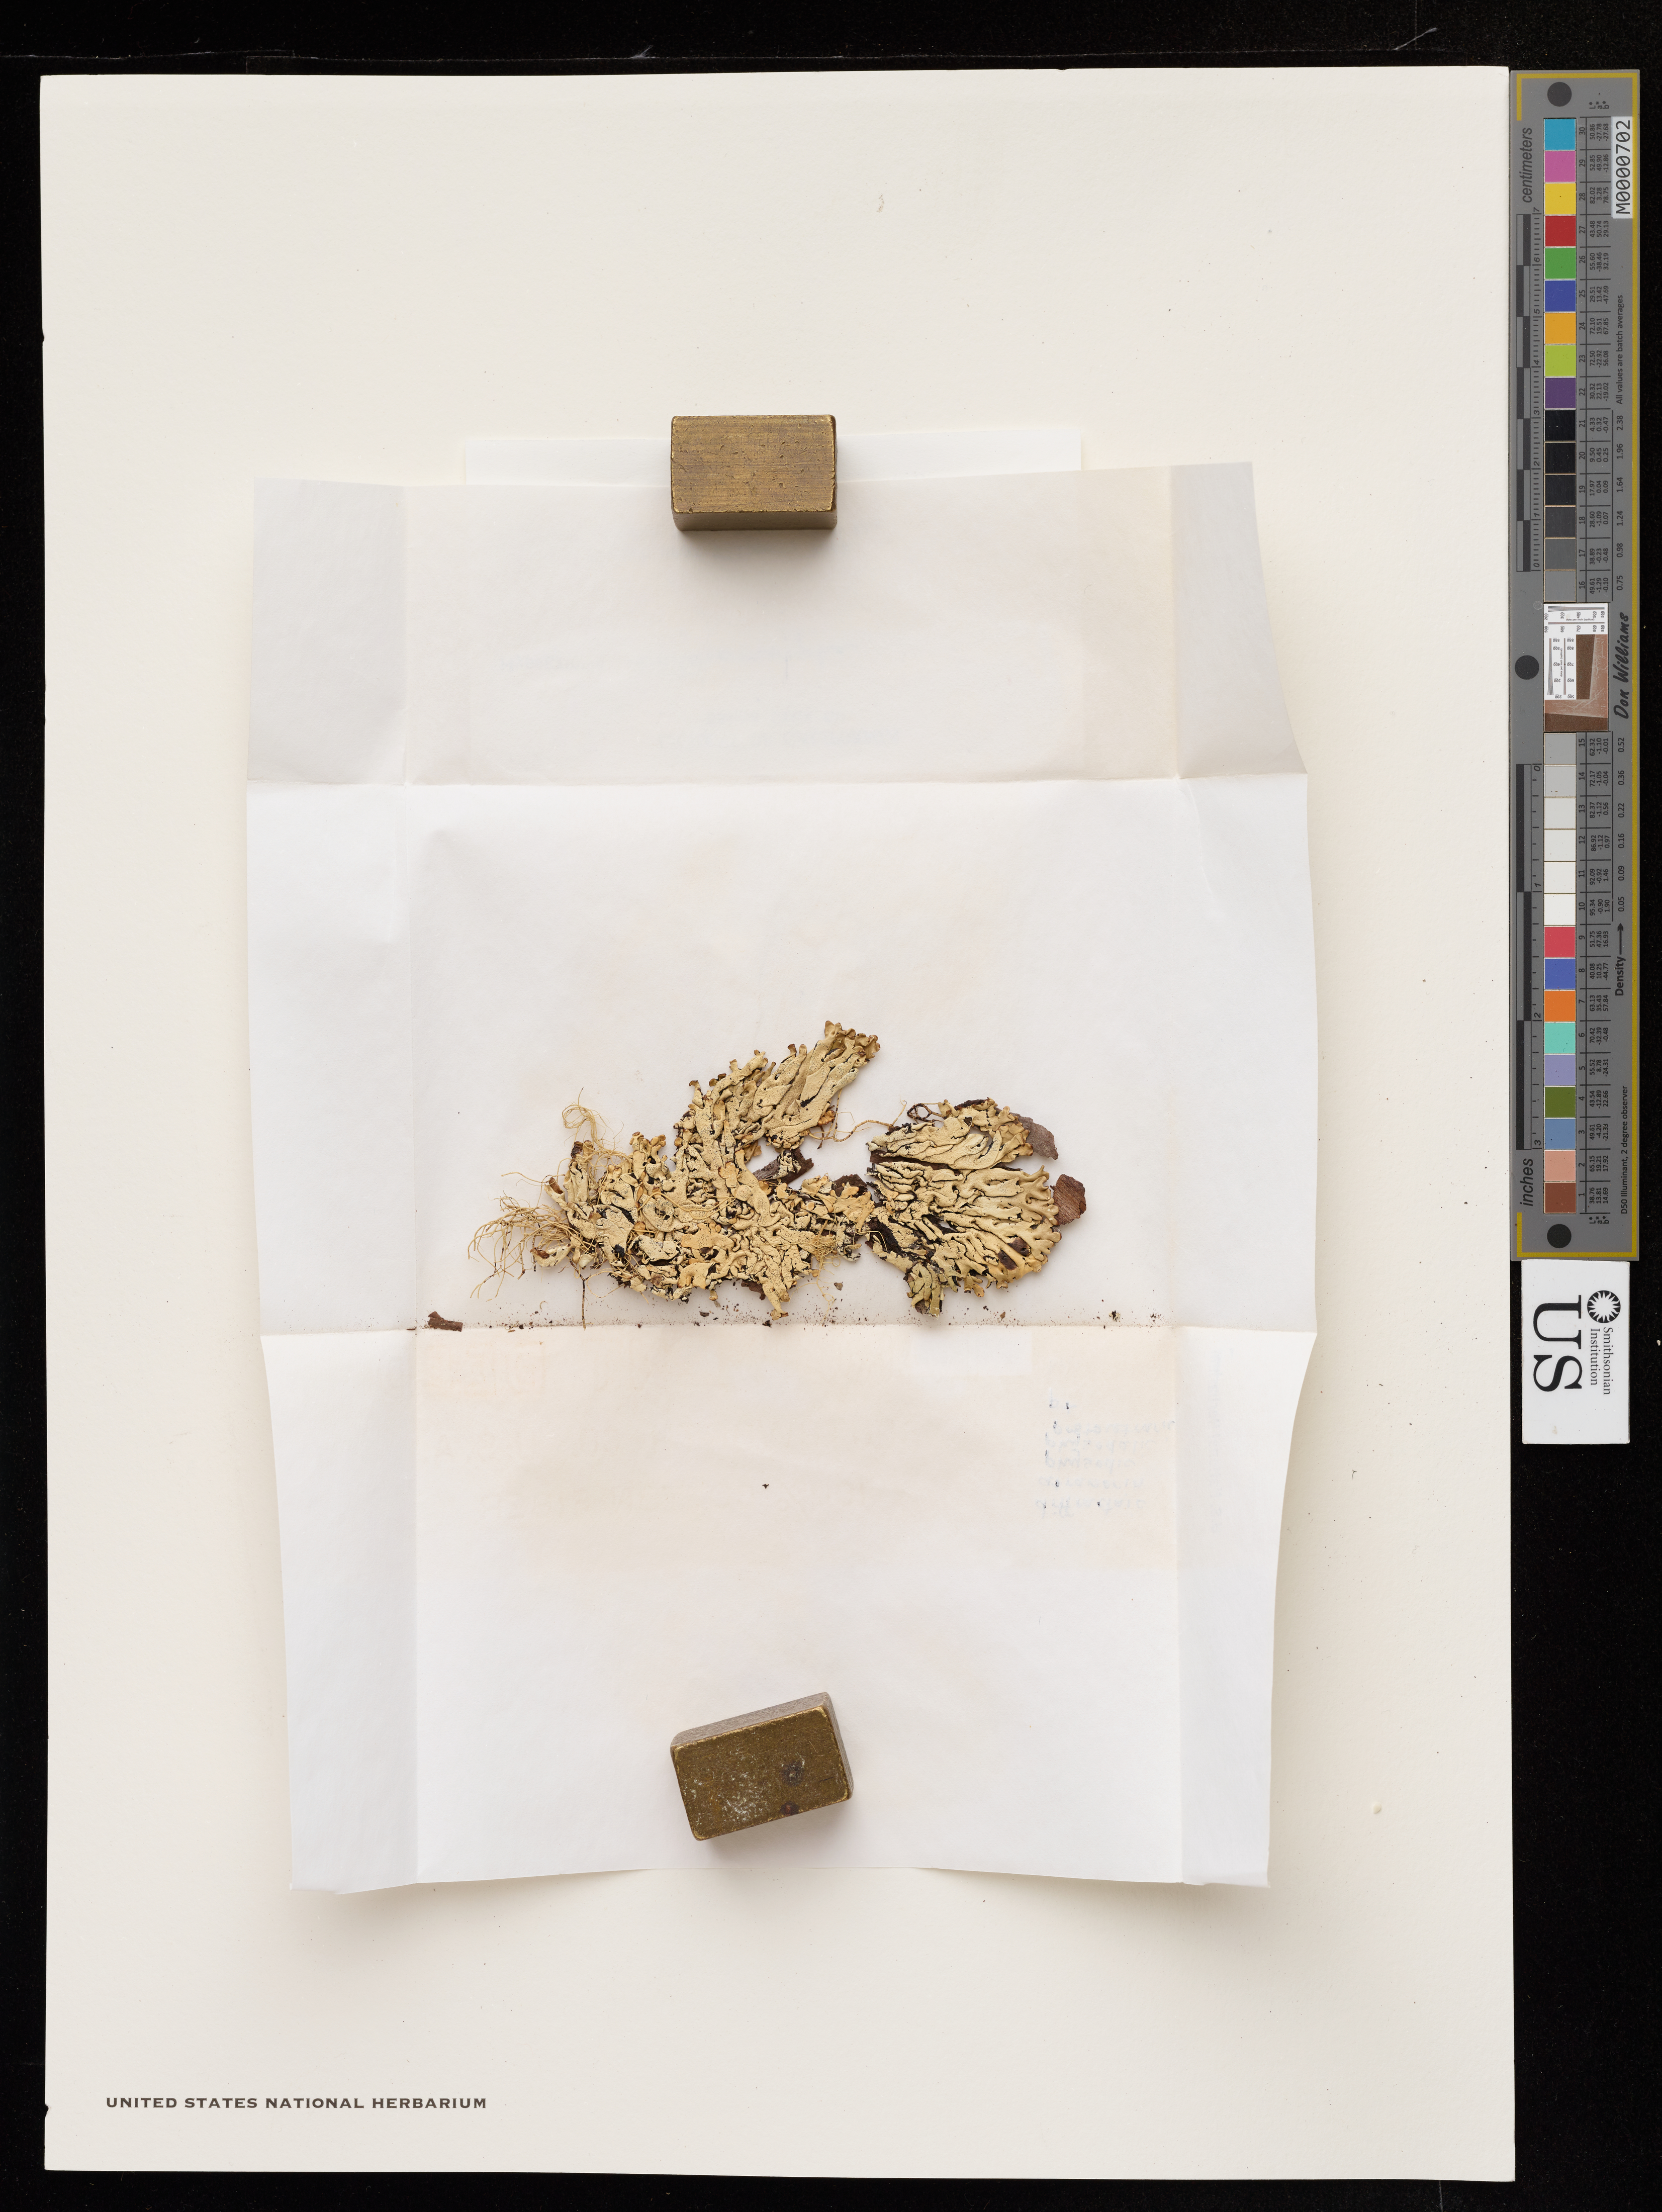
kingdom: Fungi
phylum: Ascomycota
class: Lecanoromycetes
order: Lecanorales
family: Parmeliaceae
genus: Hypogymnia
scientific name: Hypogymnia enteromorpha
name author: (Ach.) Nyl.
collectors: M. Hale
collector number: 51985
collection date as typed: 04 Aug 1978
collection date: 1978-08-04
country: United States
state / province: California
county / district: Santa Cruz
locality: Big basin st. park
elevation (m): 0